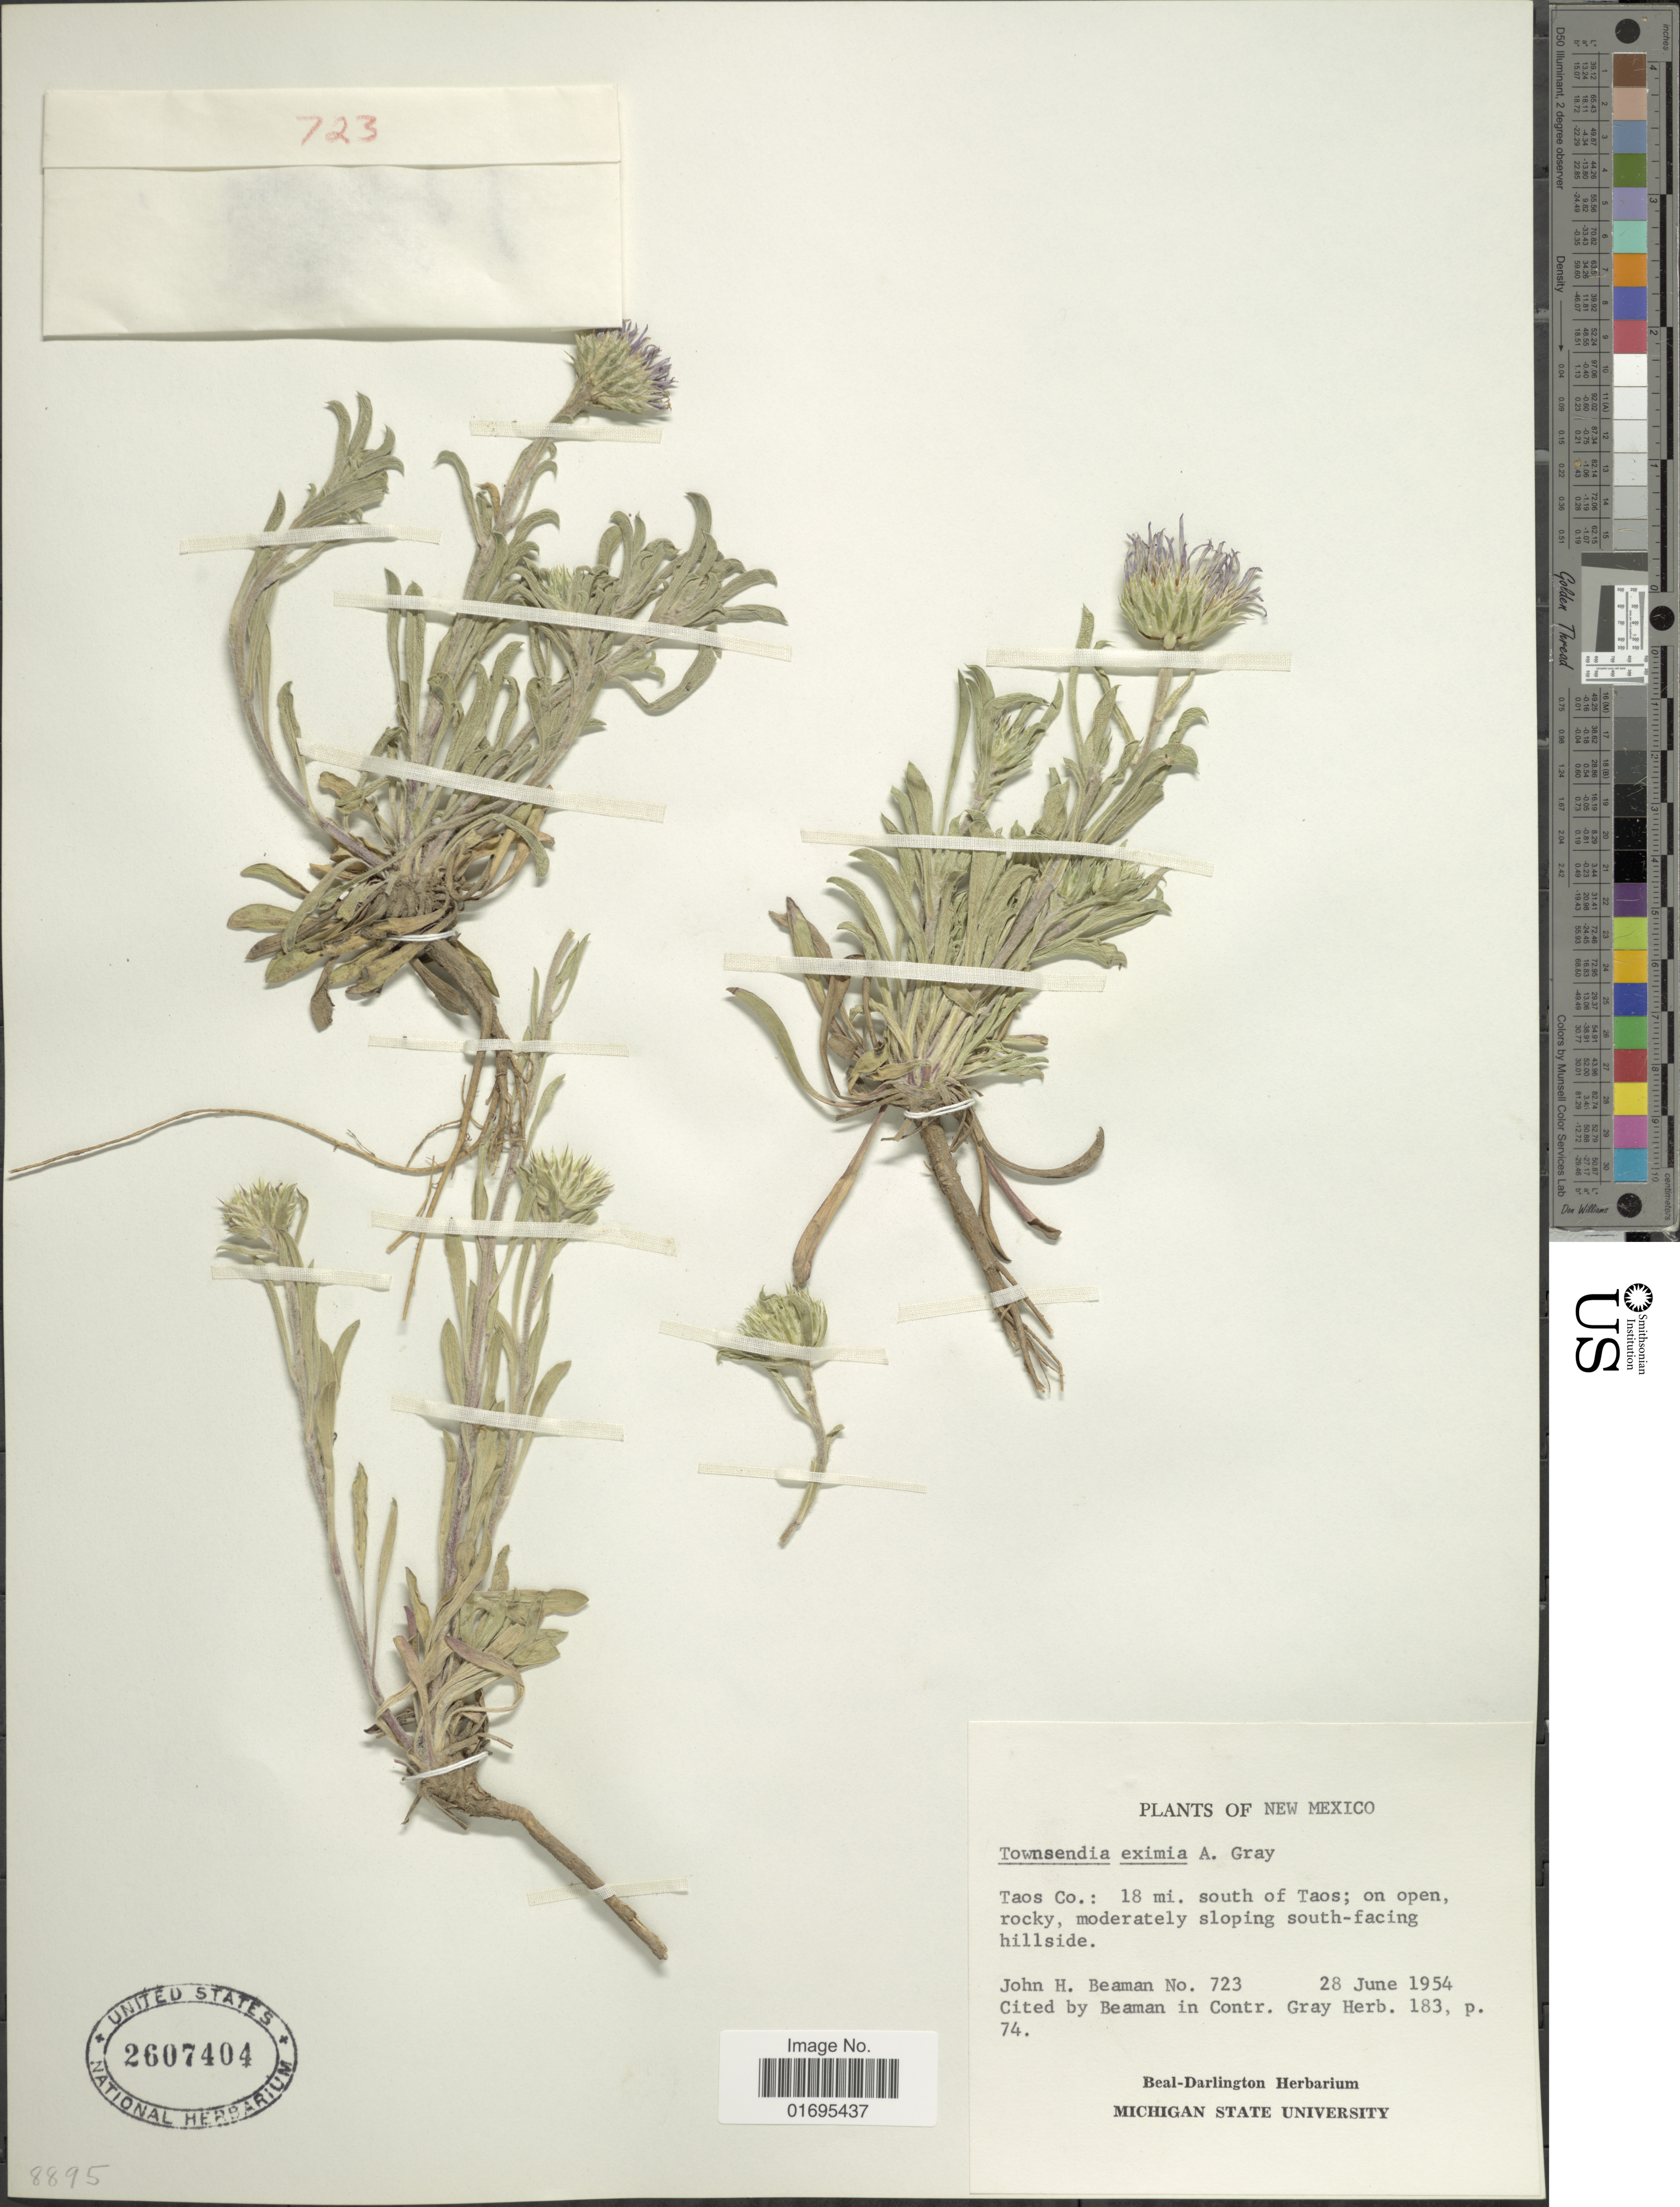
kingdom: Plantae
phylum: Tracheophyta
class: Magnoliopsida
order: Asterales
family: Asteraceae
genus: Townsendia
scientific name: Townsendia eximia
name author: A. Gray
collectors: J. H. Beaman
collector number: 723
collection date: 1954-06-28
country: United States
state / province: New Mexico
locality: Toas Co.: 18 mi, south of Taos; on open, rocky, moderately sloping south-facing hillside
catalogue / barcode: US 2607404